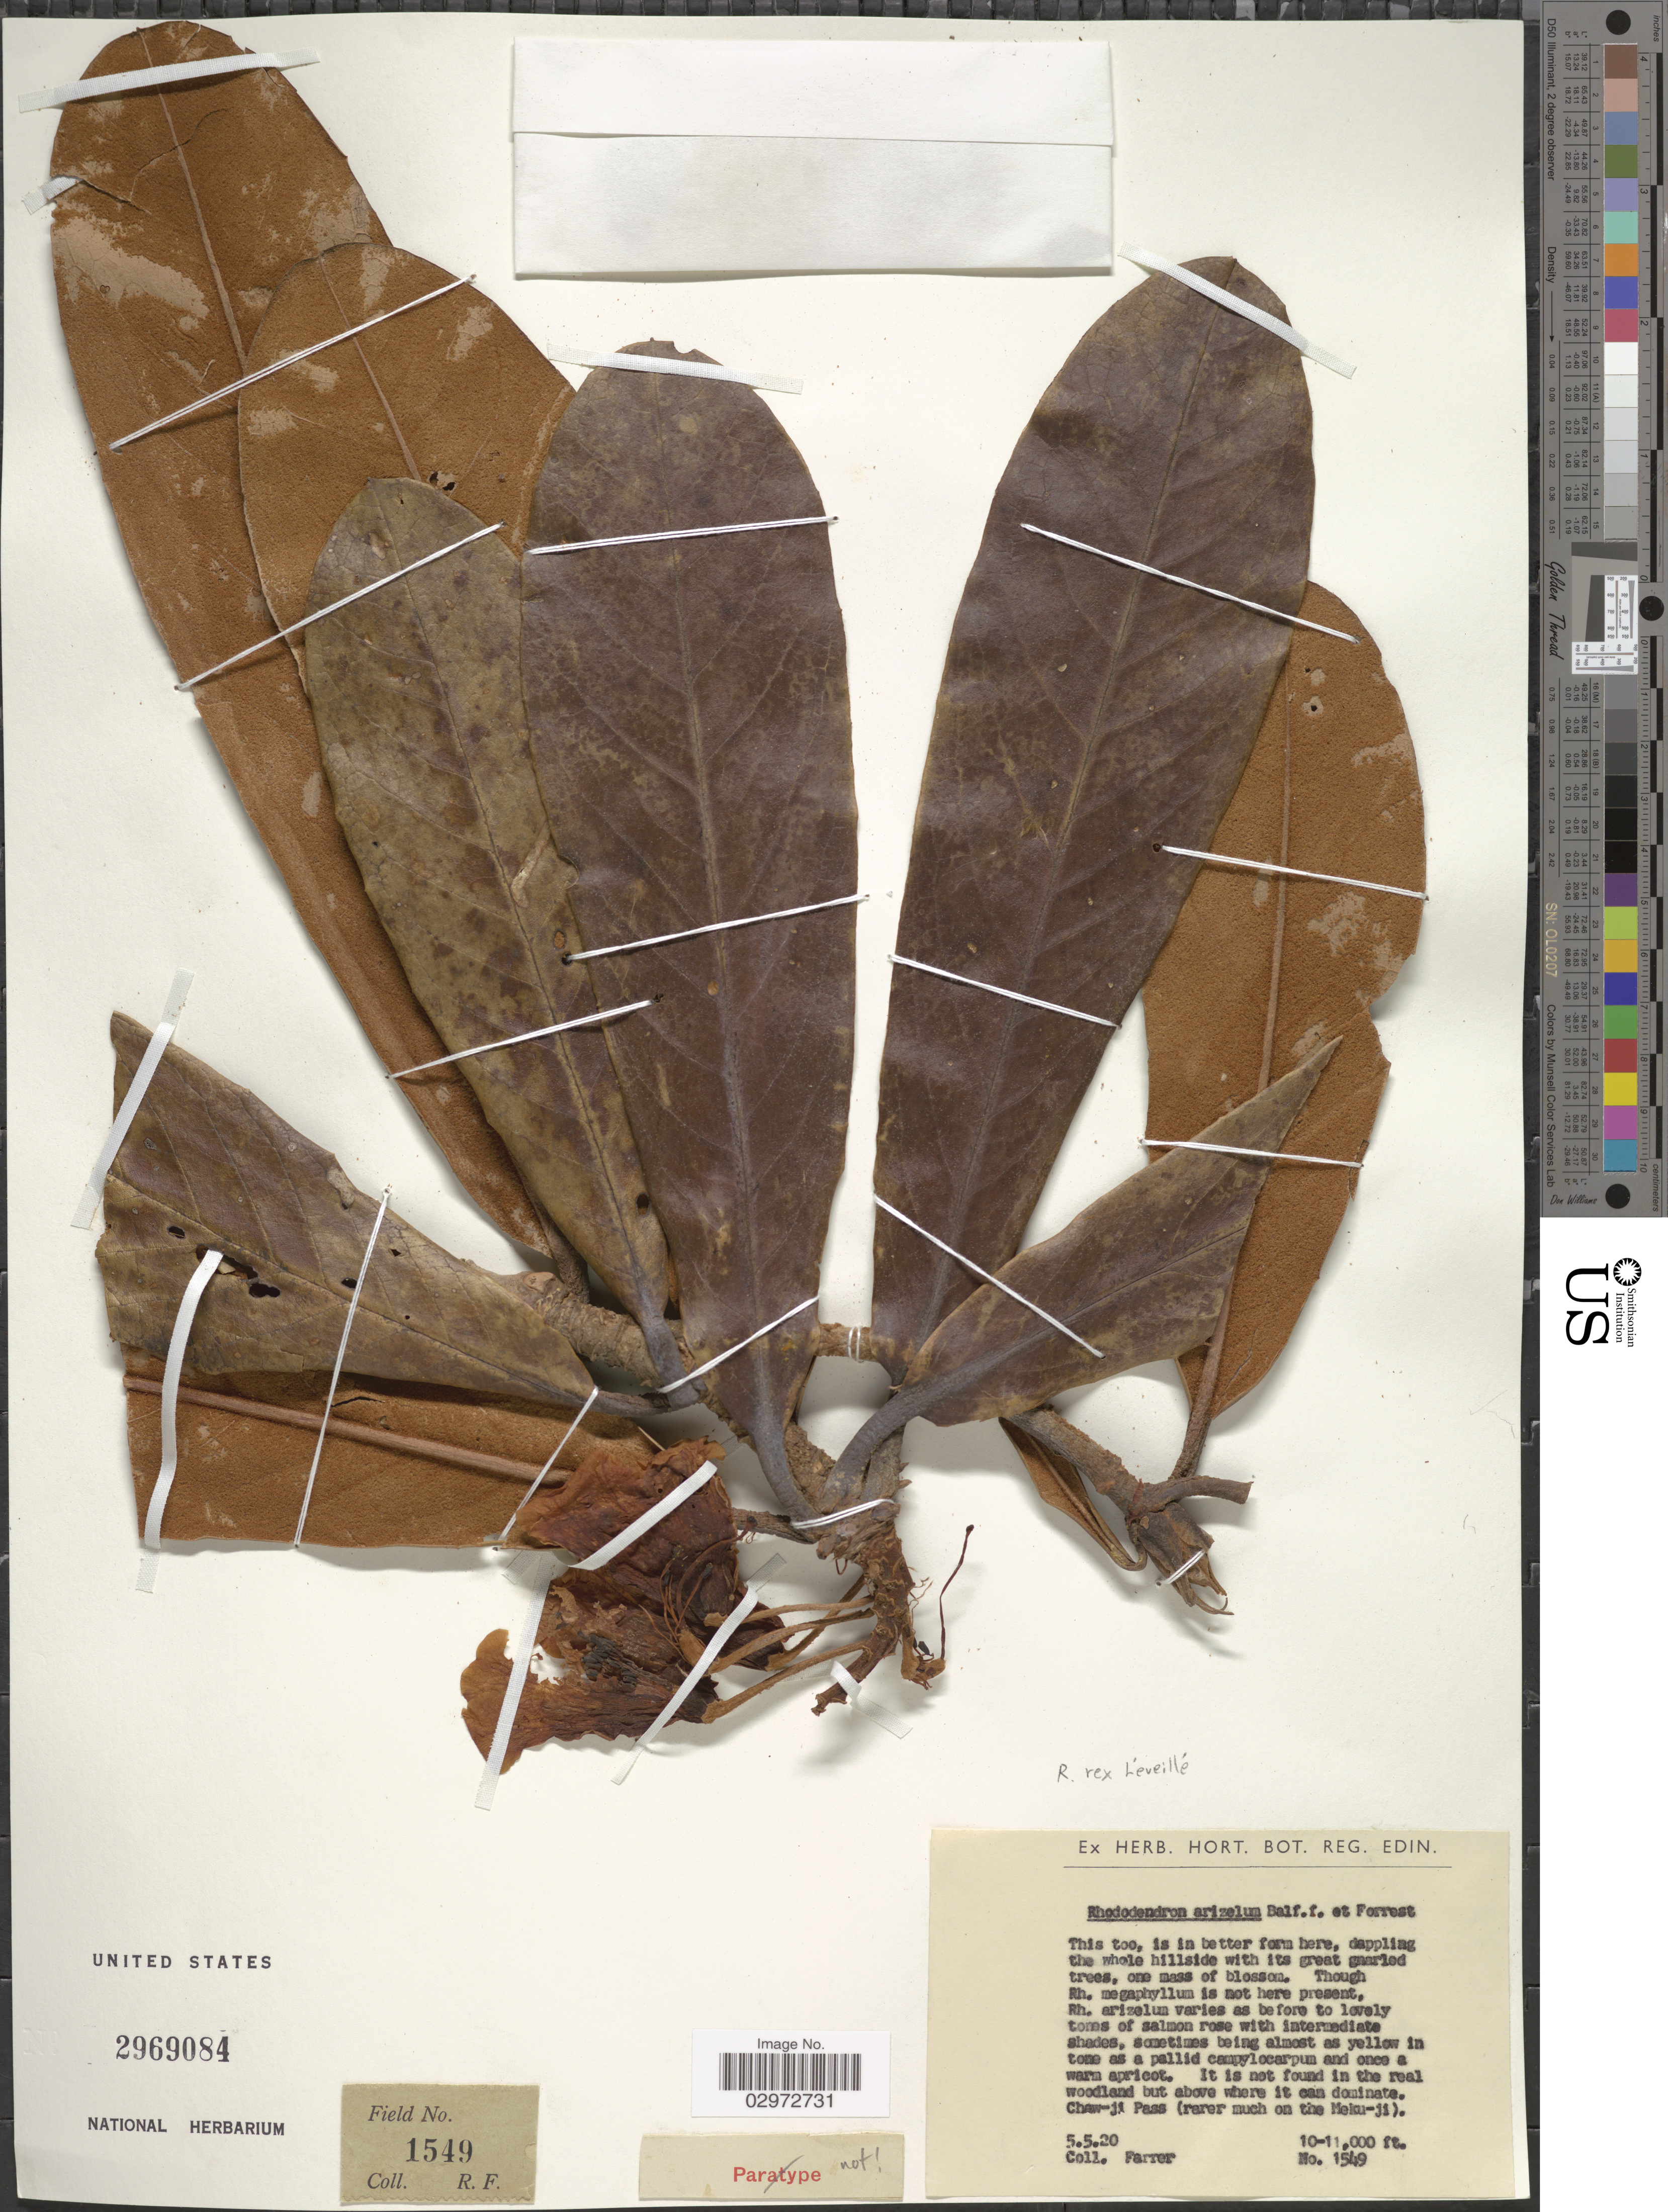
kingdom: Plantae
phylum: Tracheophyta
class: Magnoliopsida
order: Ericales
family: Ericaceae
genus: Rhododendron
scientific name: Rhododendron rex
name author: H. Lév.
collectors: Farrer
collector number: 1549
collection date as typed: Transcribed d/m/y: 5/5/20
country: Myanmar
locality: Chaw-ji Pass.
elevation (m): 3048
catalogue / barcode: US 2969084